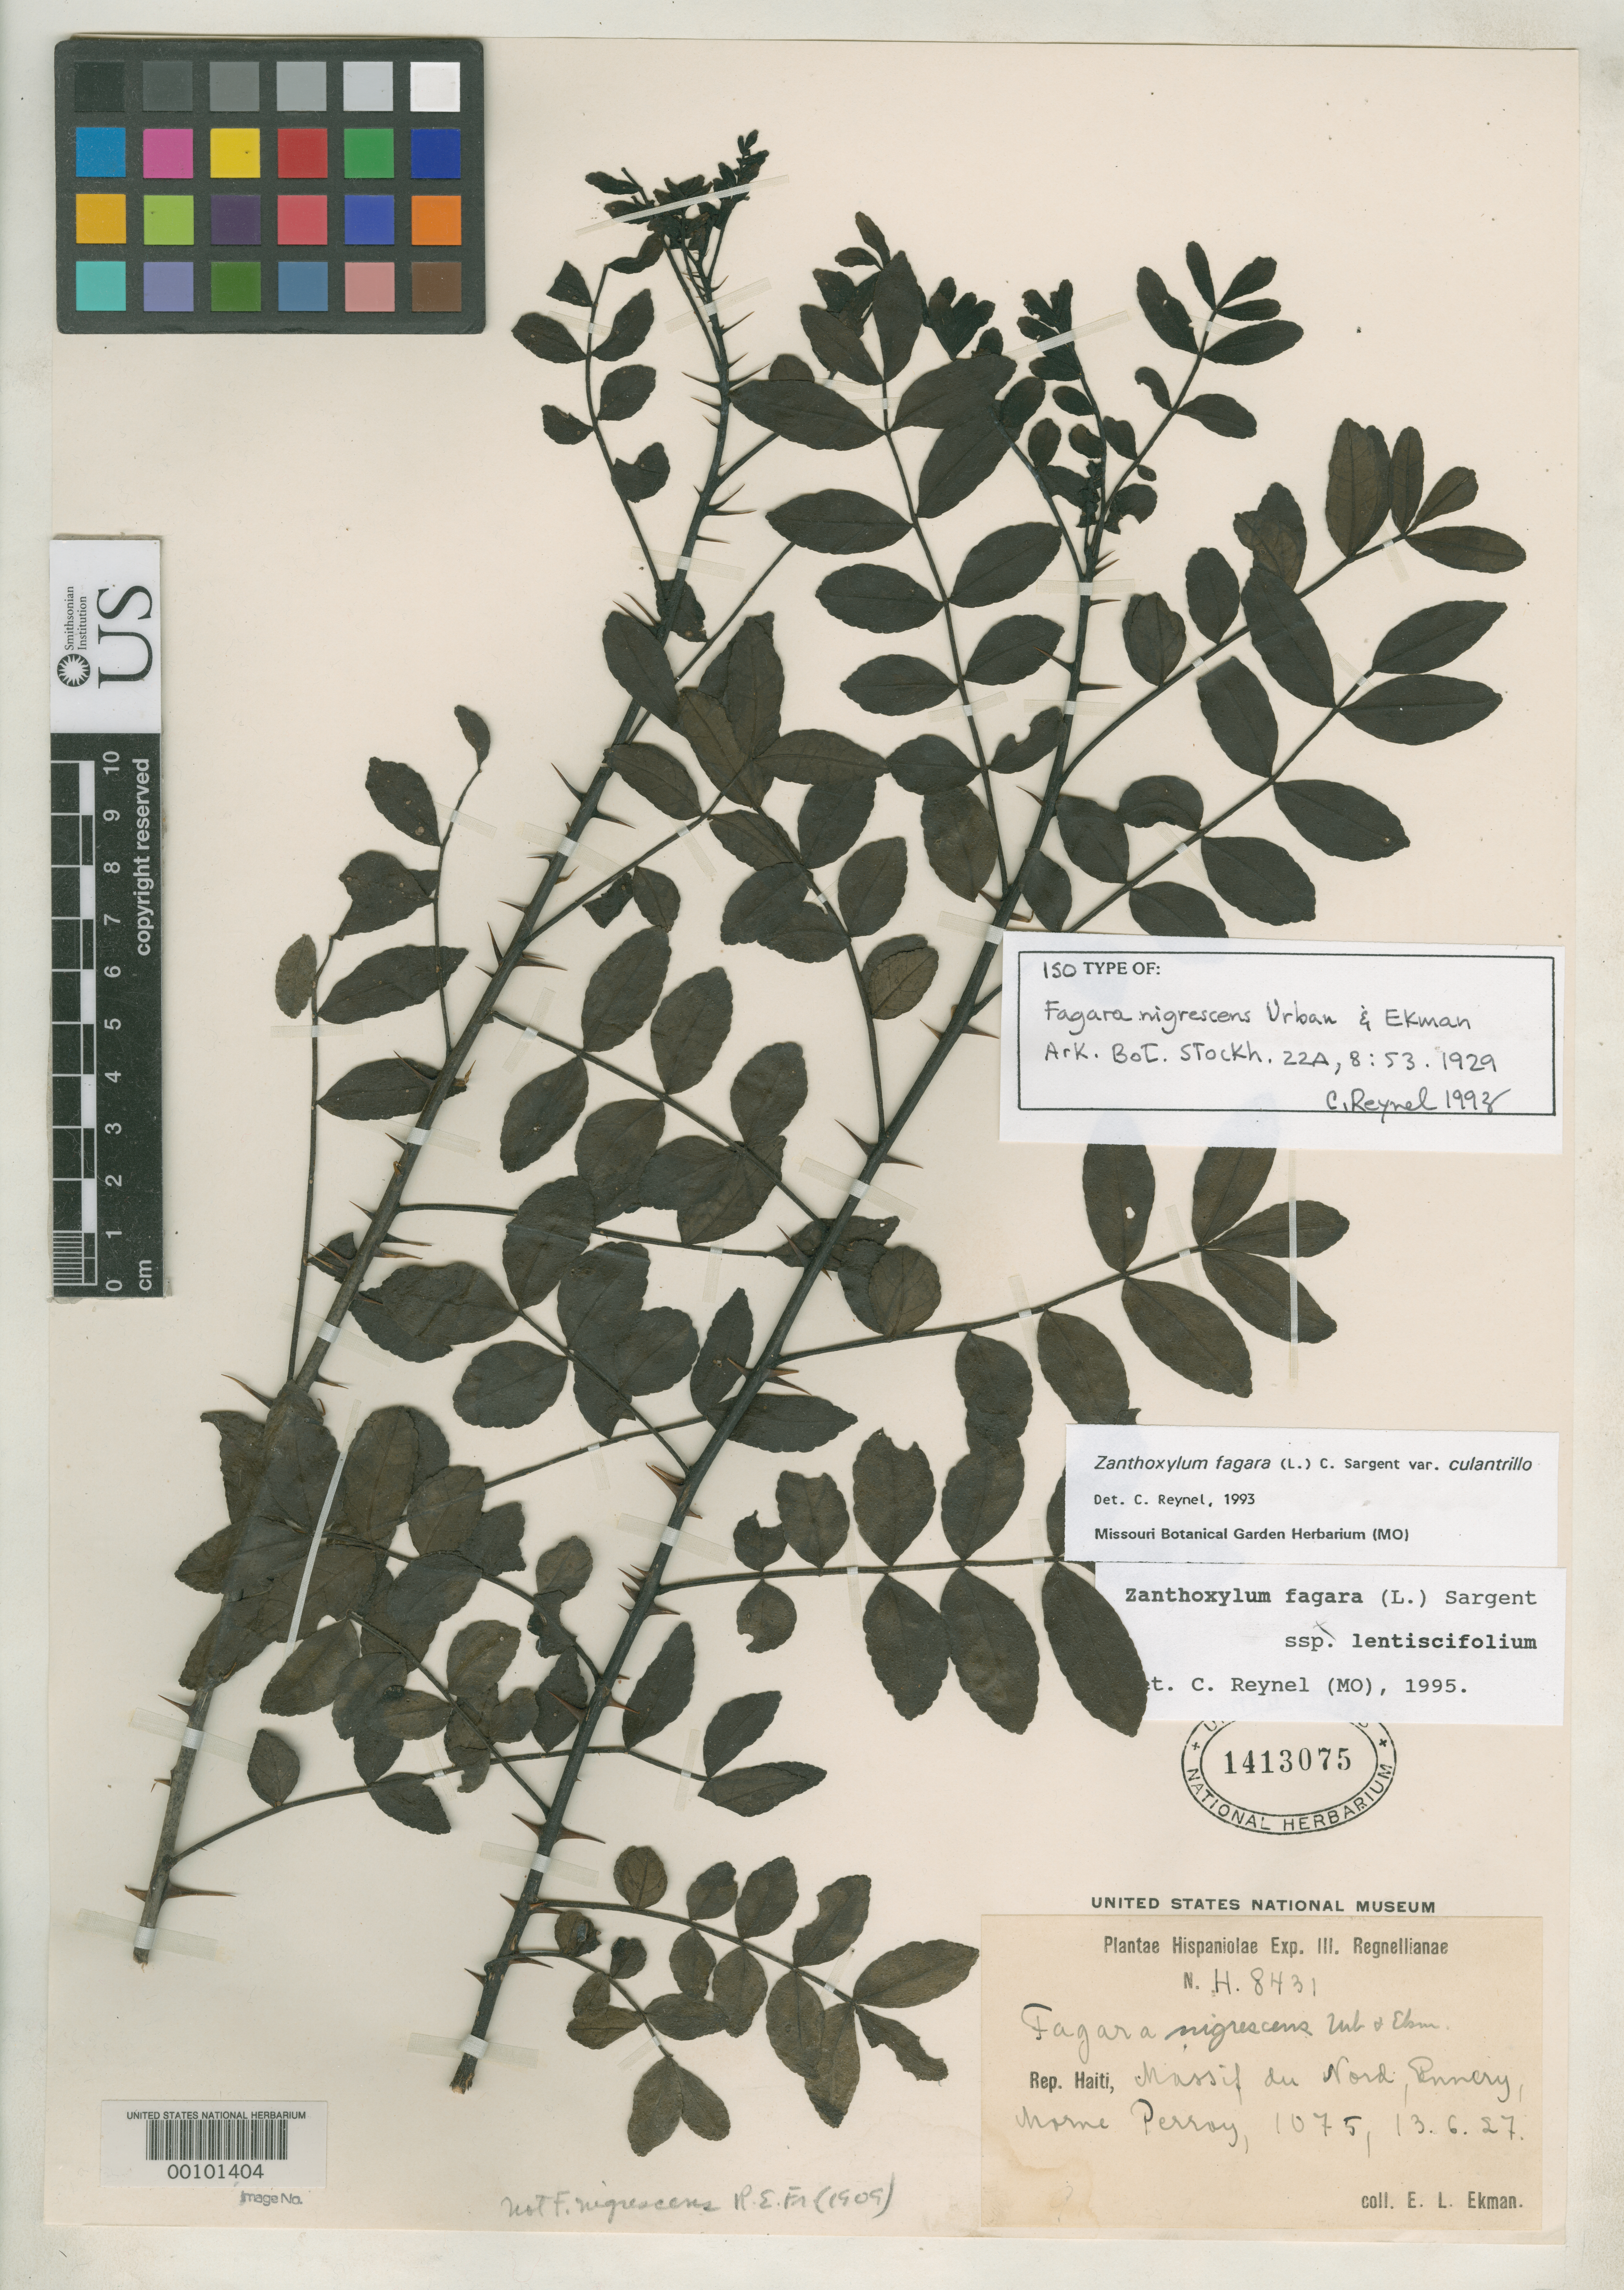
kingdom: Plantae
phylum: Tracheophyta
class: Magnoliopsida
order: Sapindales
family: Rutaceae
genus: Fagara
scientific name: Fagara nigrescens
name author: Urb. & Ekman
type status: Isotype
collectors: E. L. Ekman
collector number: H 8431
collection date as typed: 13 Jun 1927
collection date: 1927-06-13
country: Haiti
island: Hispaniola Island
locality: Massif du Nord, prope Ennery, Morne Perroy.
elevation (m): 1075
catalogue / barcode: US 1413075